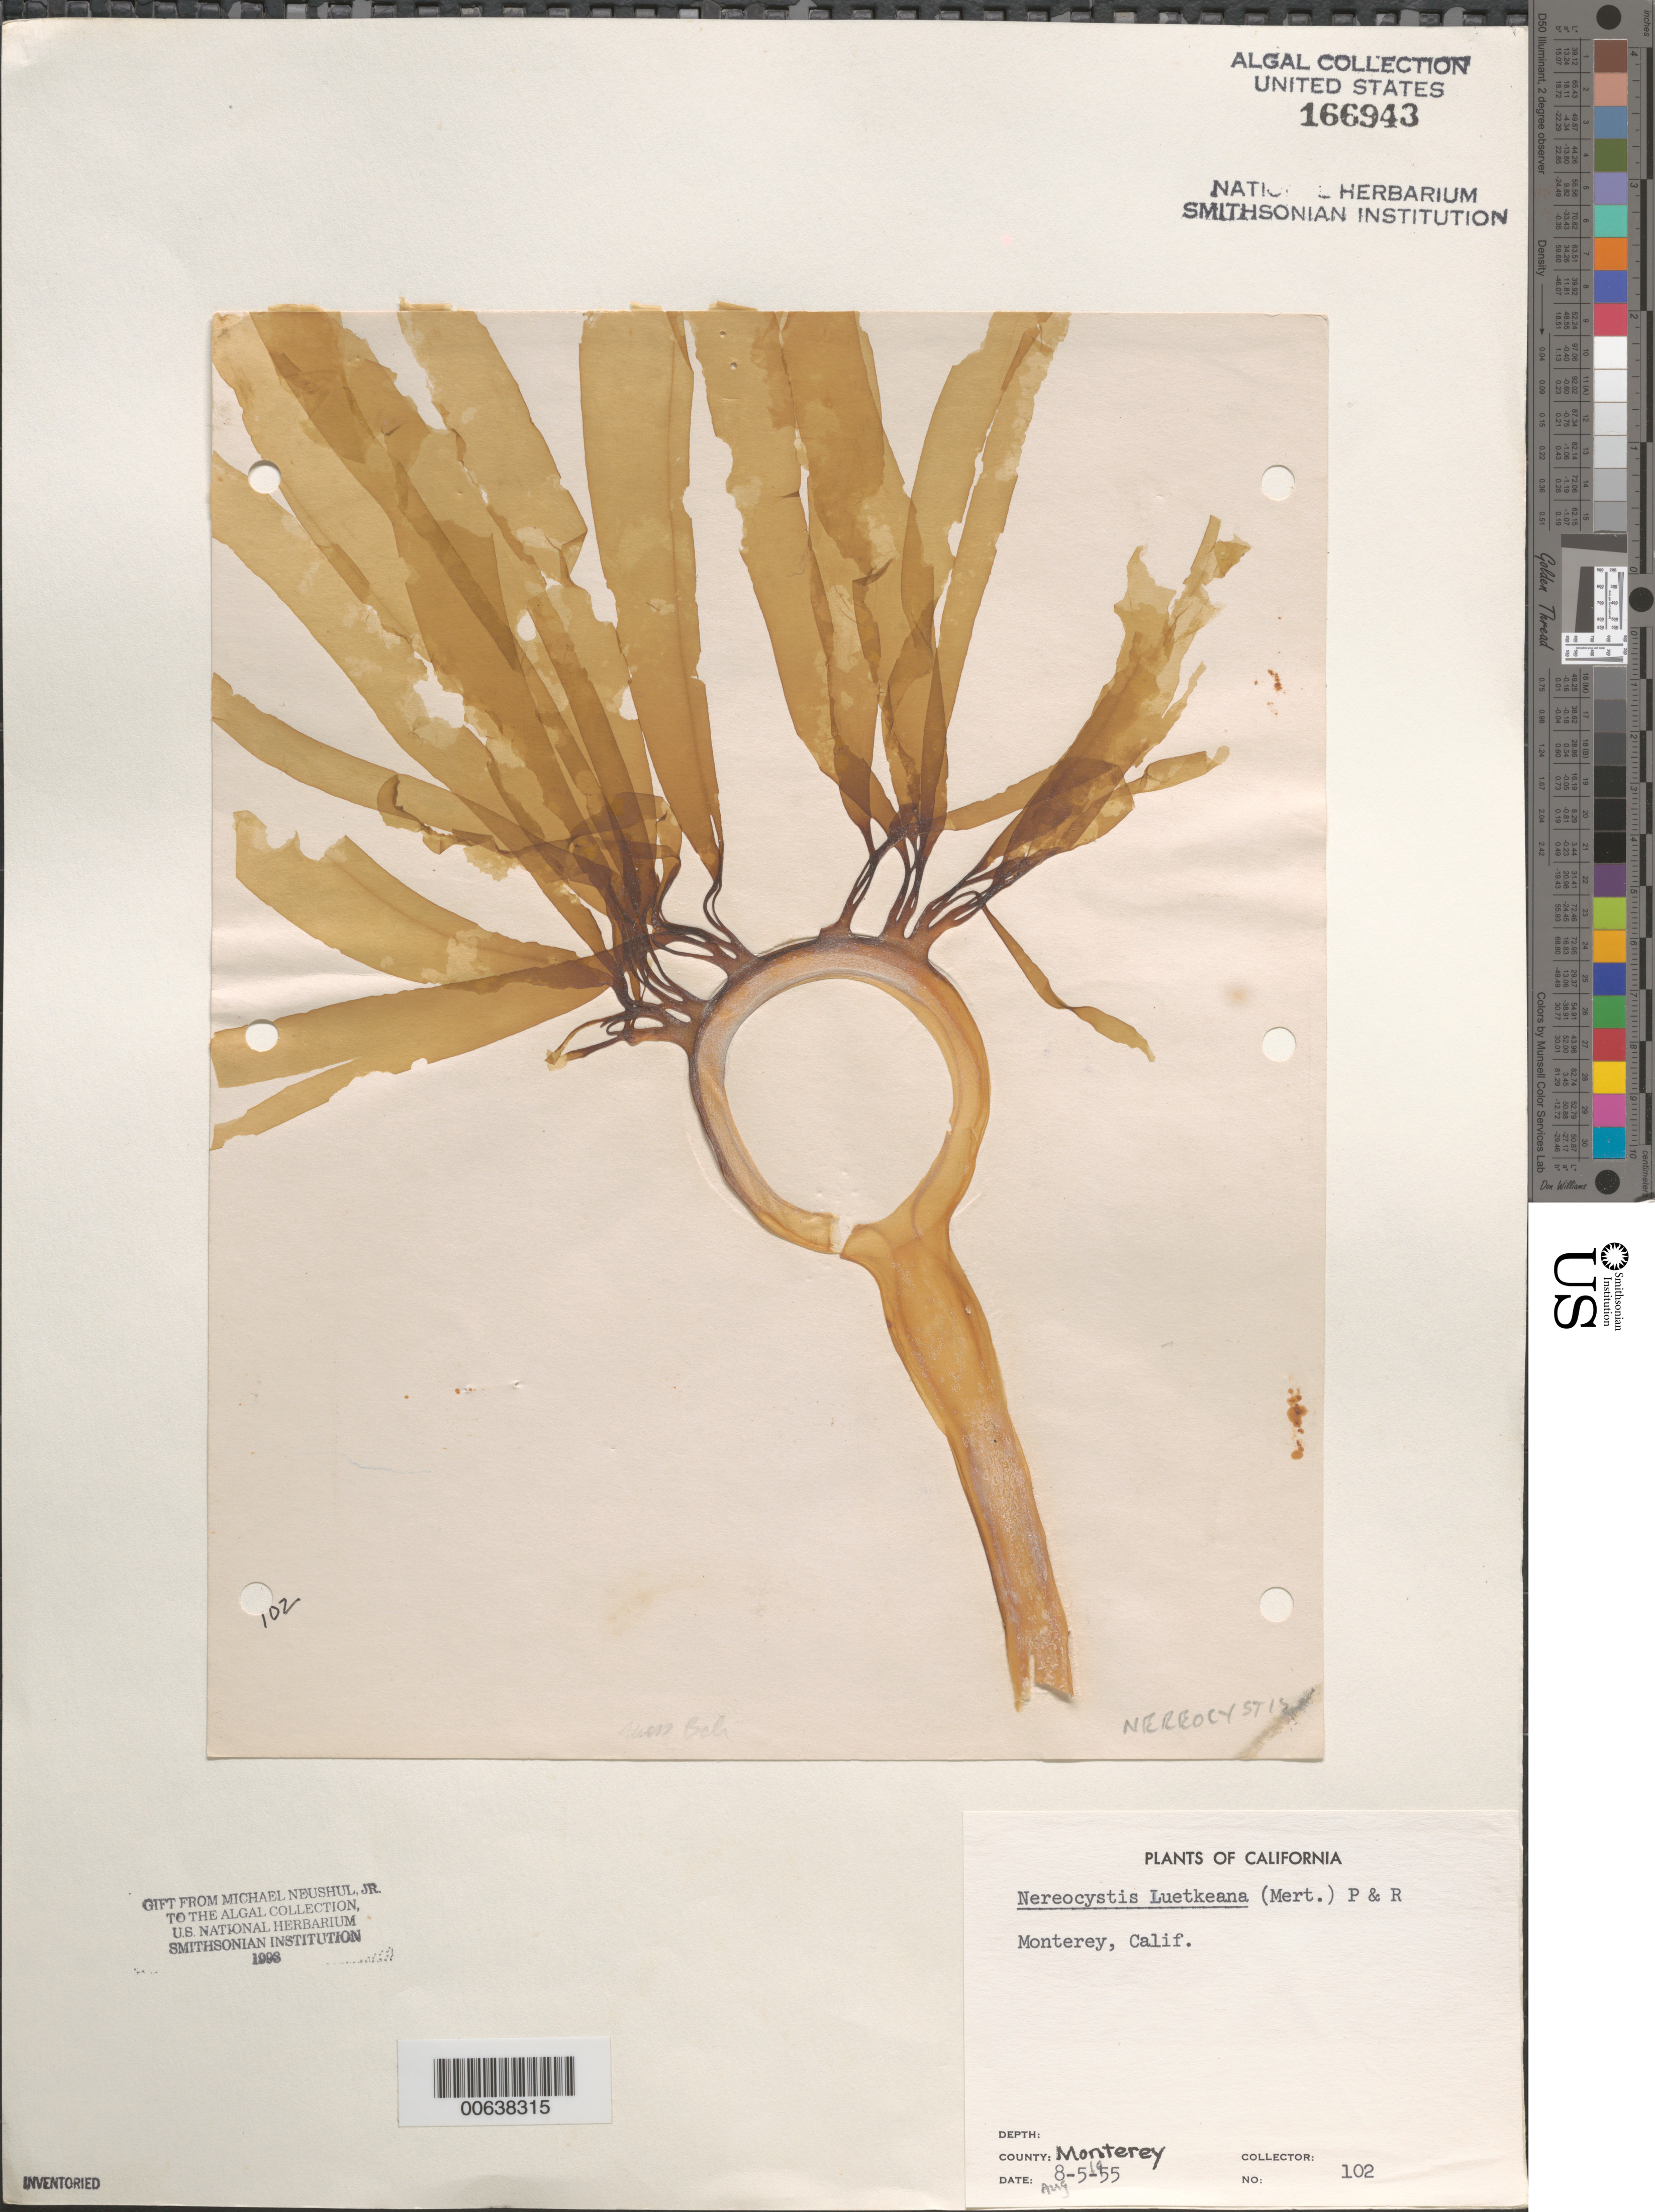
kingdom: Chromista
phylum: Ochrophyta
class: Phaeophyceae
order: Laminariales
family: Laminariaceae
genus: Nereocystis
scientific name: Nereocystis luetkeana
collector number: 102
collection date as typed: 05 Aug 1955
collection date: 1955-08-05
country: United States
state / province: California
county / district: Monterey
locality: Monterey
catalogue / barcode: US 166943